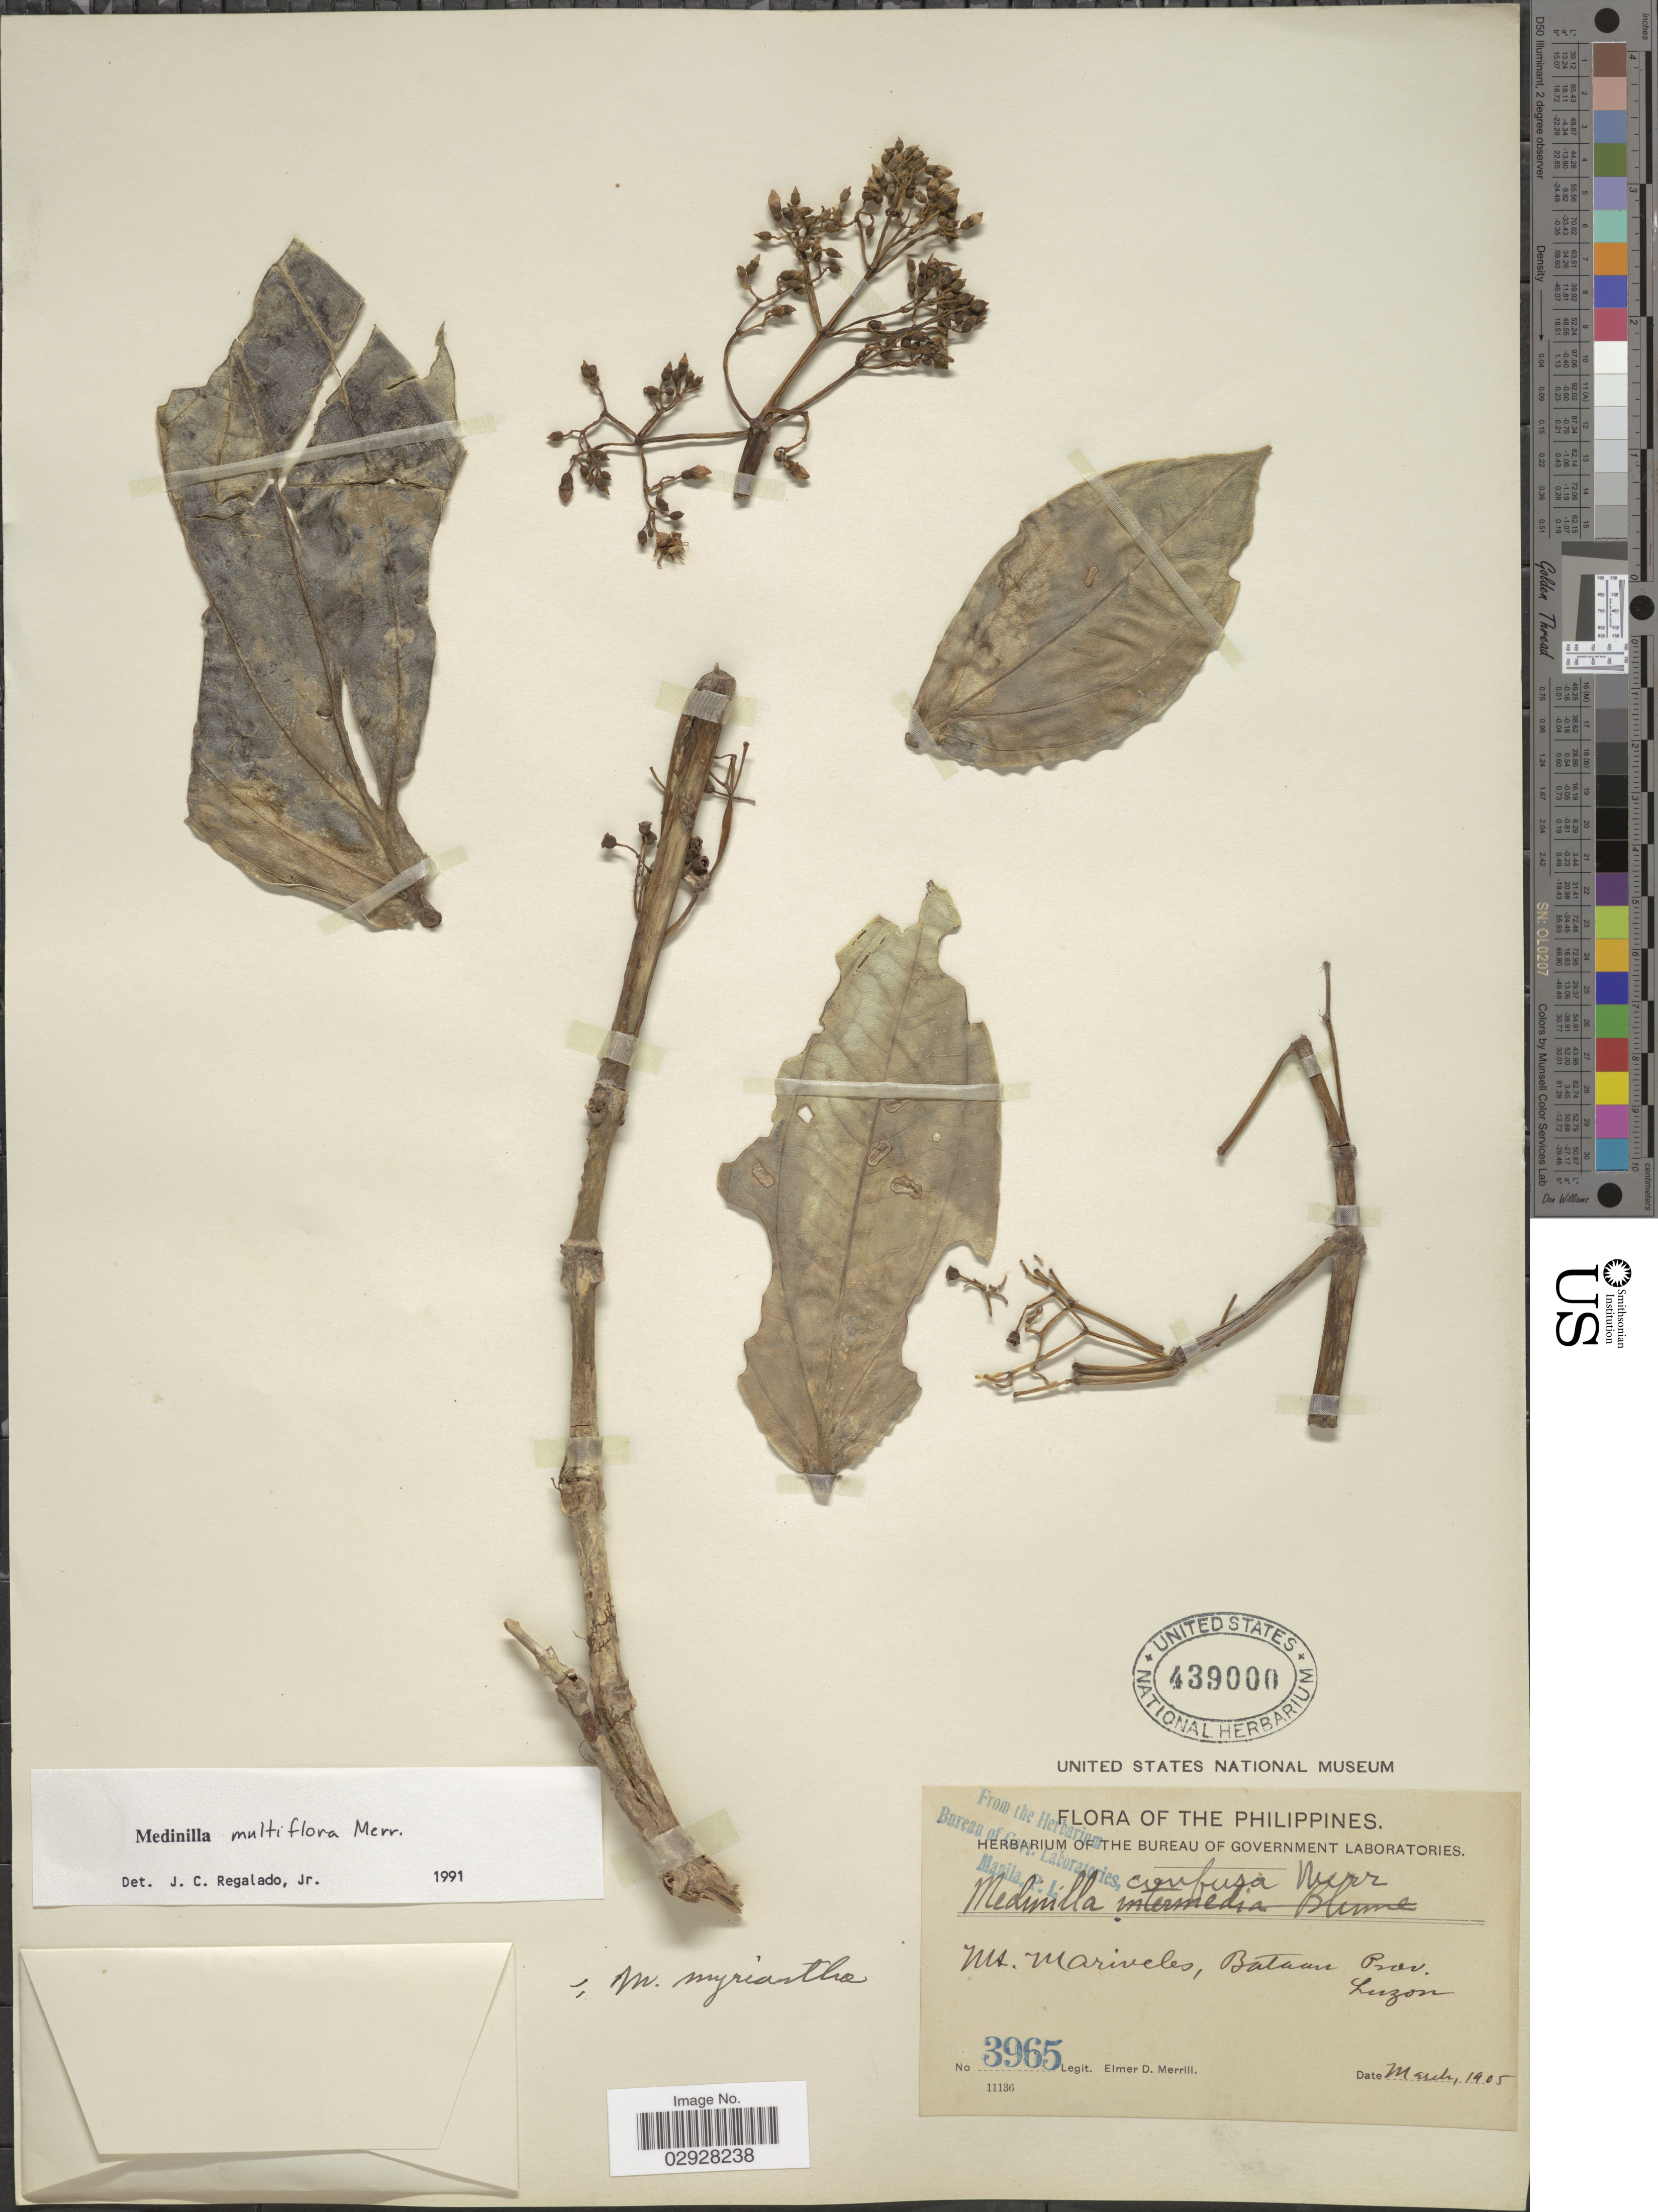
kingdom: Plantae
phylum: Tracheophyta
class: Magnoliopsida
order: Myrtales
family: Melastomataceae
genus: Medinilla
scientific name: Medinilla multiflora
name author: Merr.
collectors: E. D. Merrill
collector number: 3965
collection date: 1905-03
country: Philippines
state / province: Central Luzon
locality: Mt. Mariveles, Bataan Prov., Luzon.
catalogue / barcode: US 439000